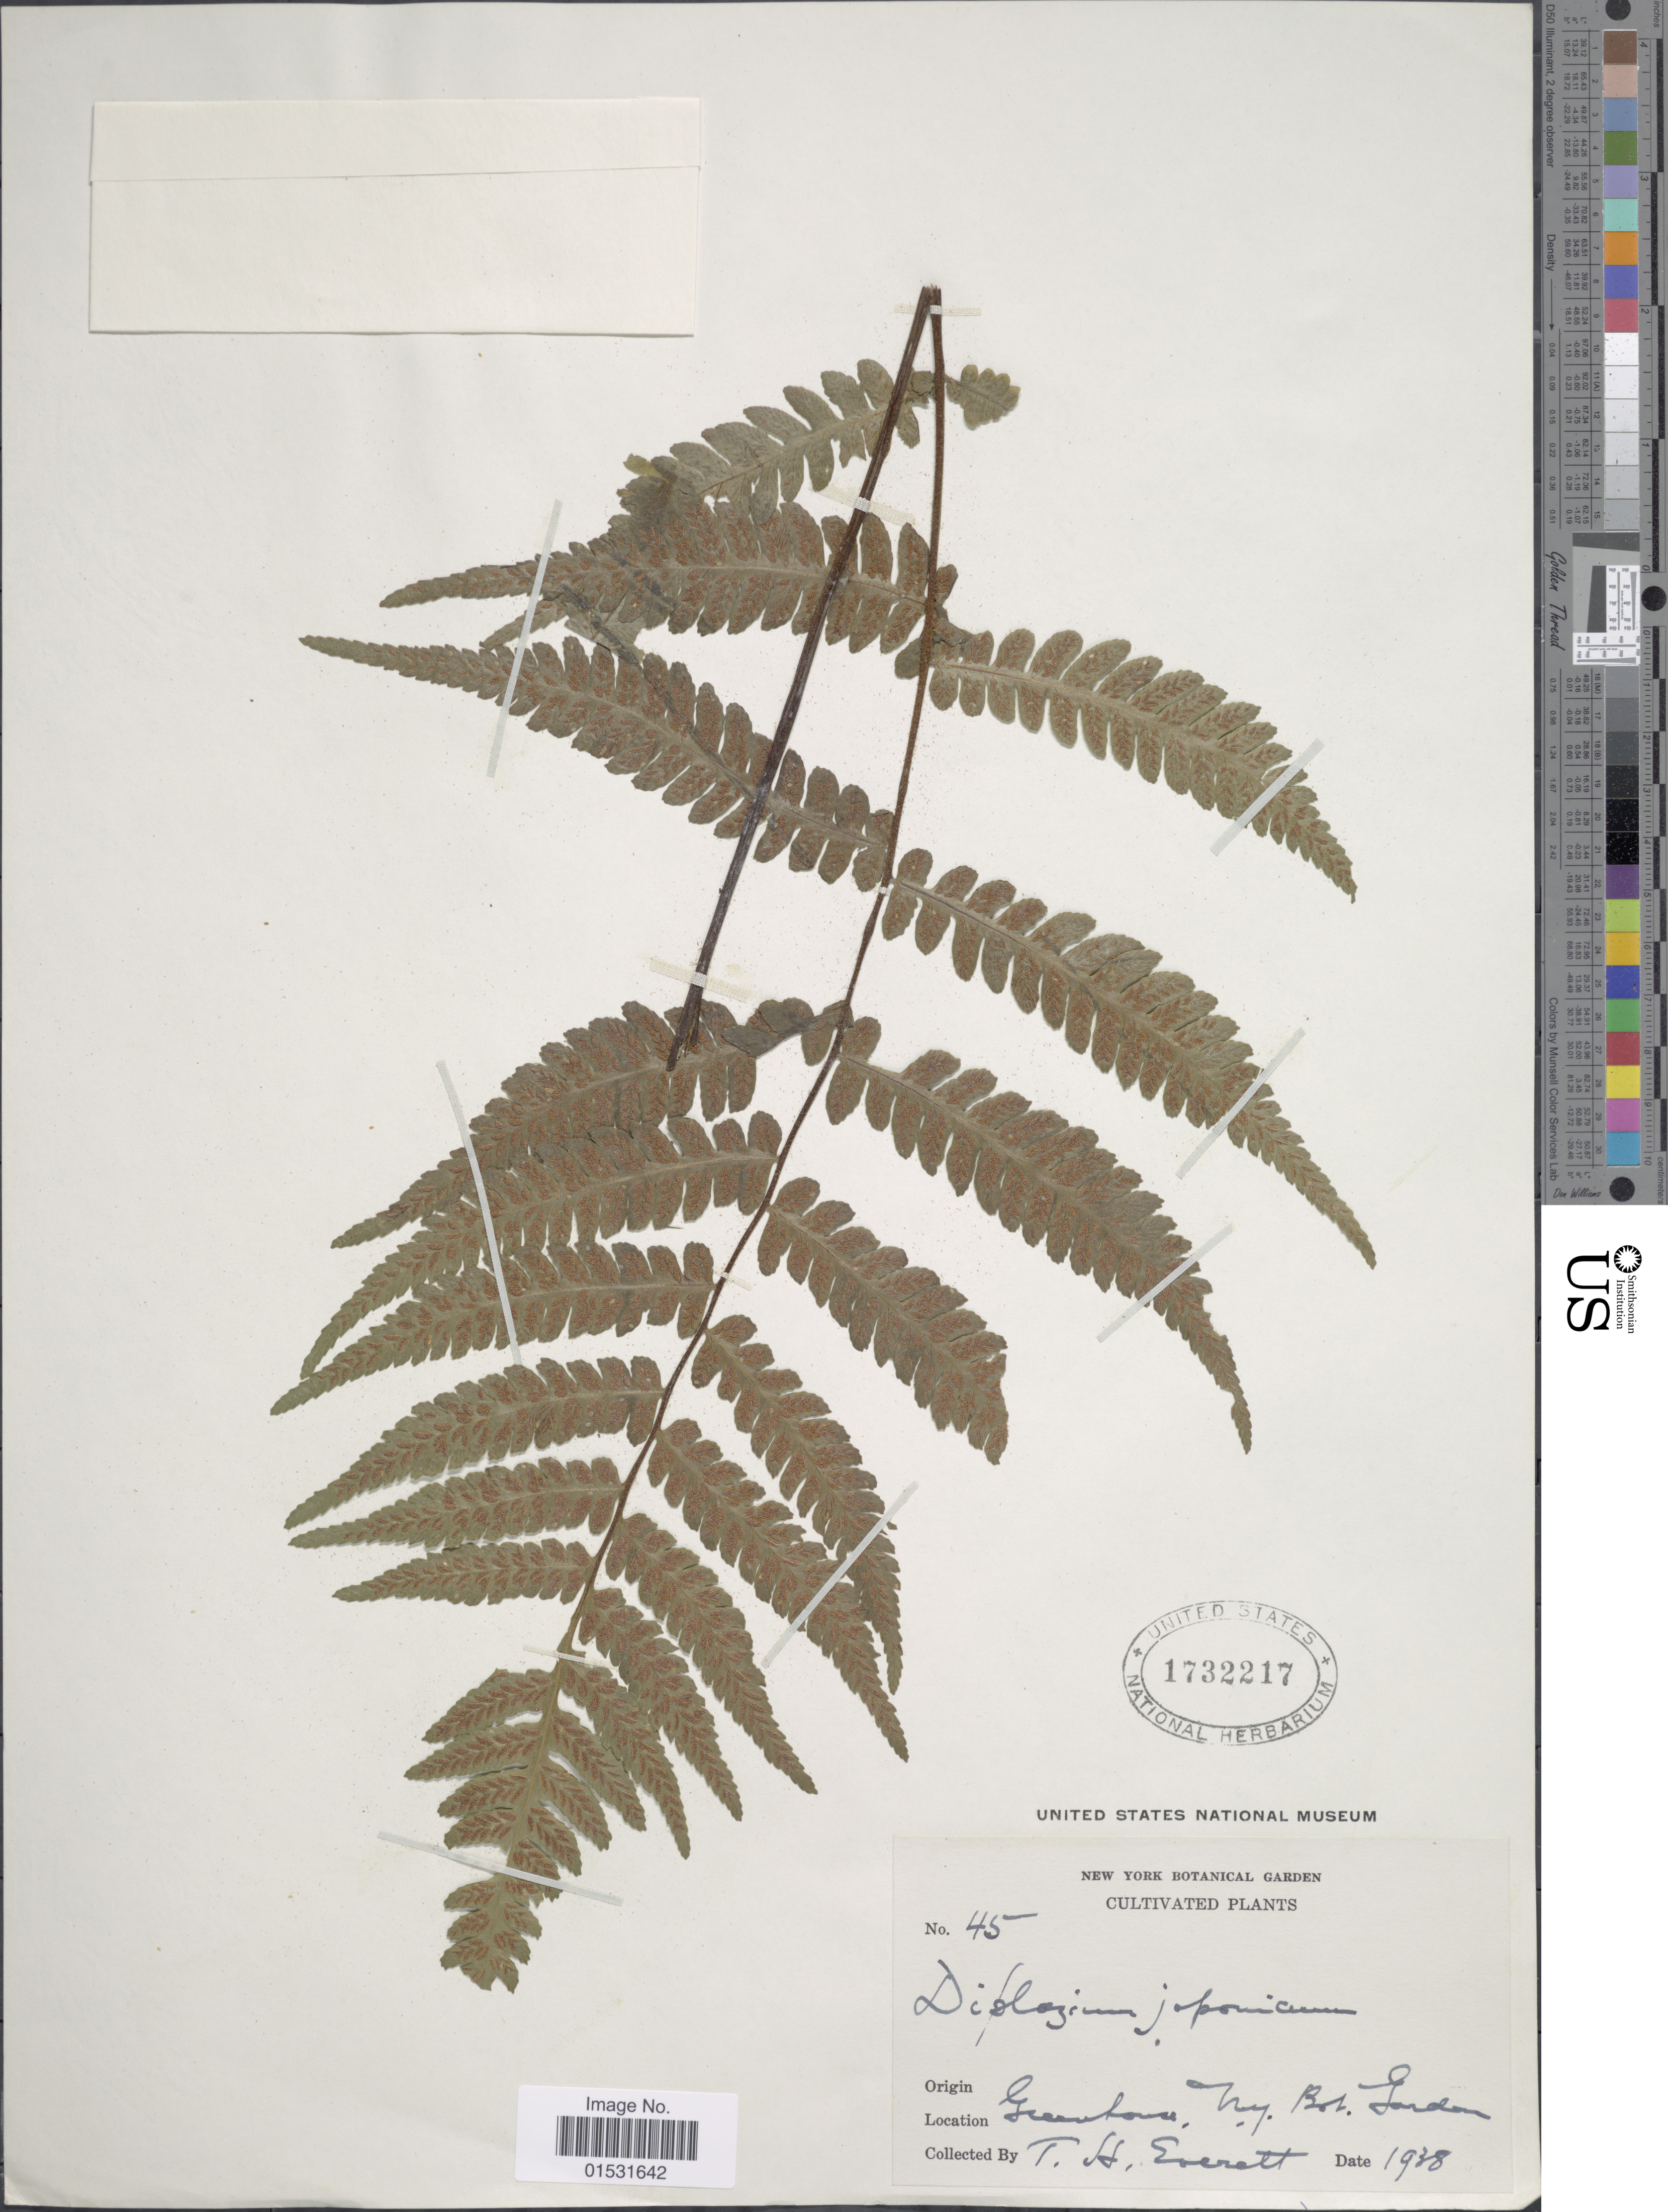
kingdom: Plantae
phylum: Tracheophyta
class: Polypodiopsida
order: Polypodiales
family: Athyriaceae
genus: Diplazium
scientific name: Diplazium japonicum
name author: (Thunb.) Copel.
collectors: T. Everett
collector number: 45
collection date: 1938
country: United States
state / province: New York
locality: Greenhouse, N.Y. Bot. Garden.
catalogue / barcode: US 1732217